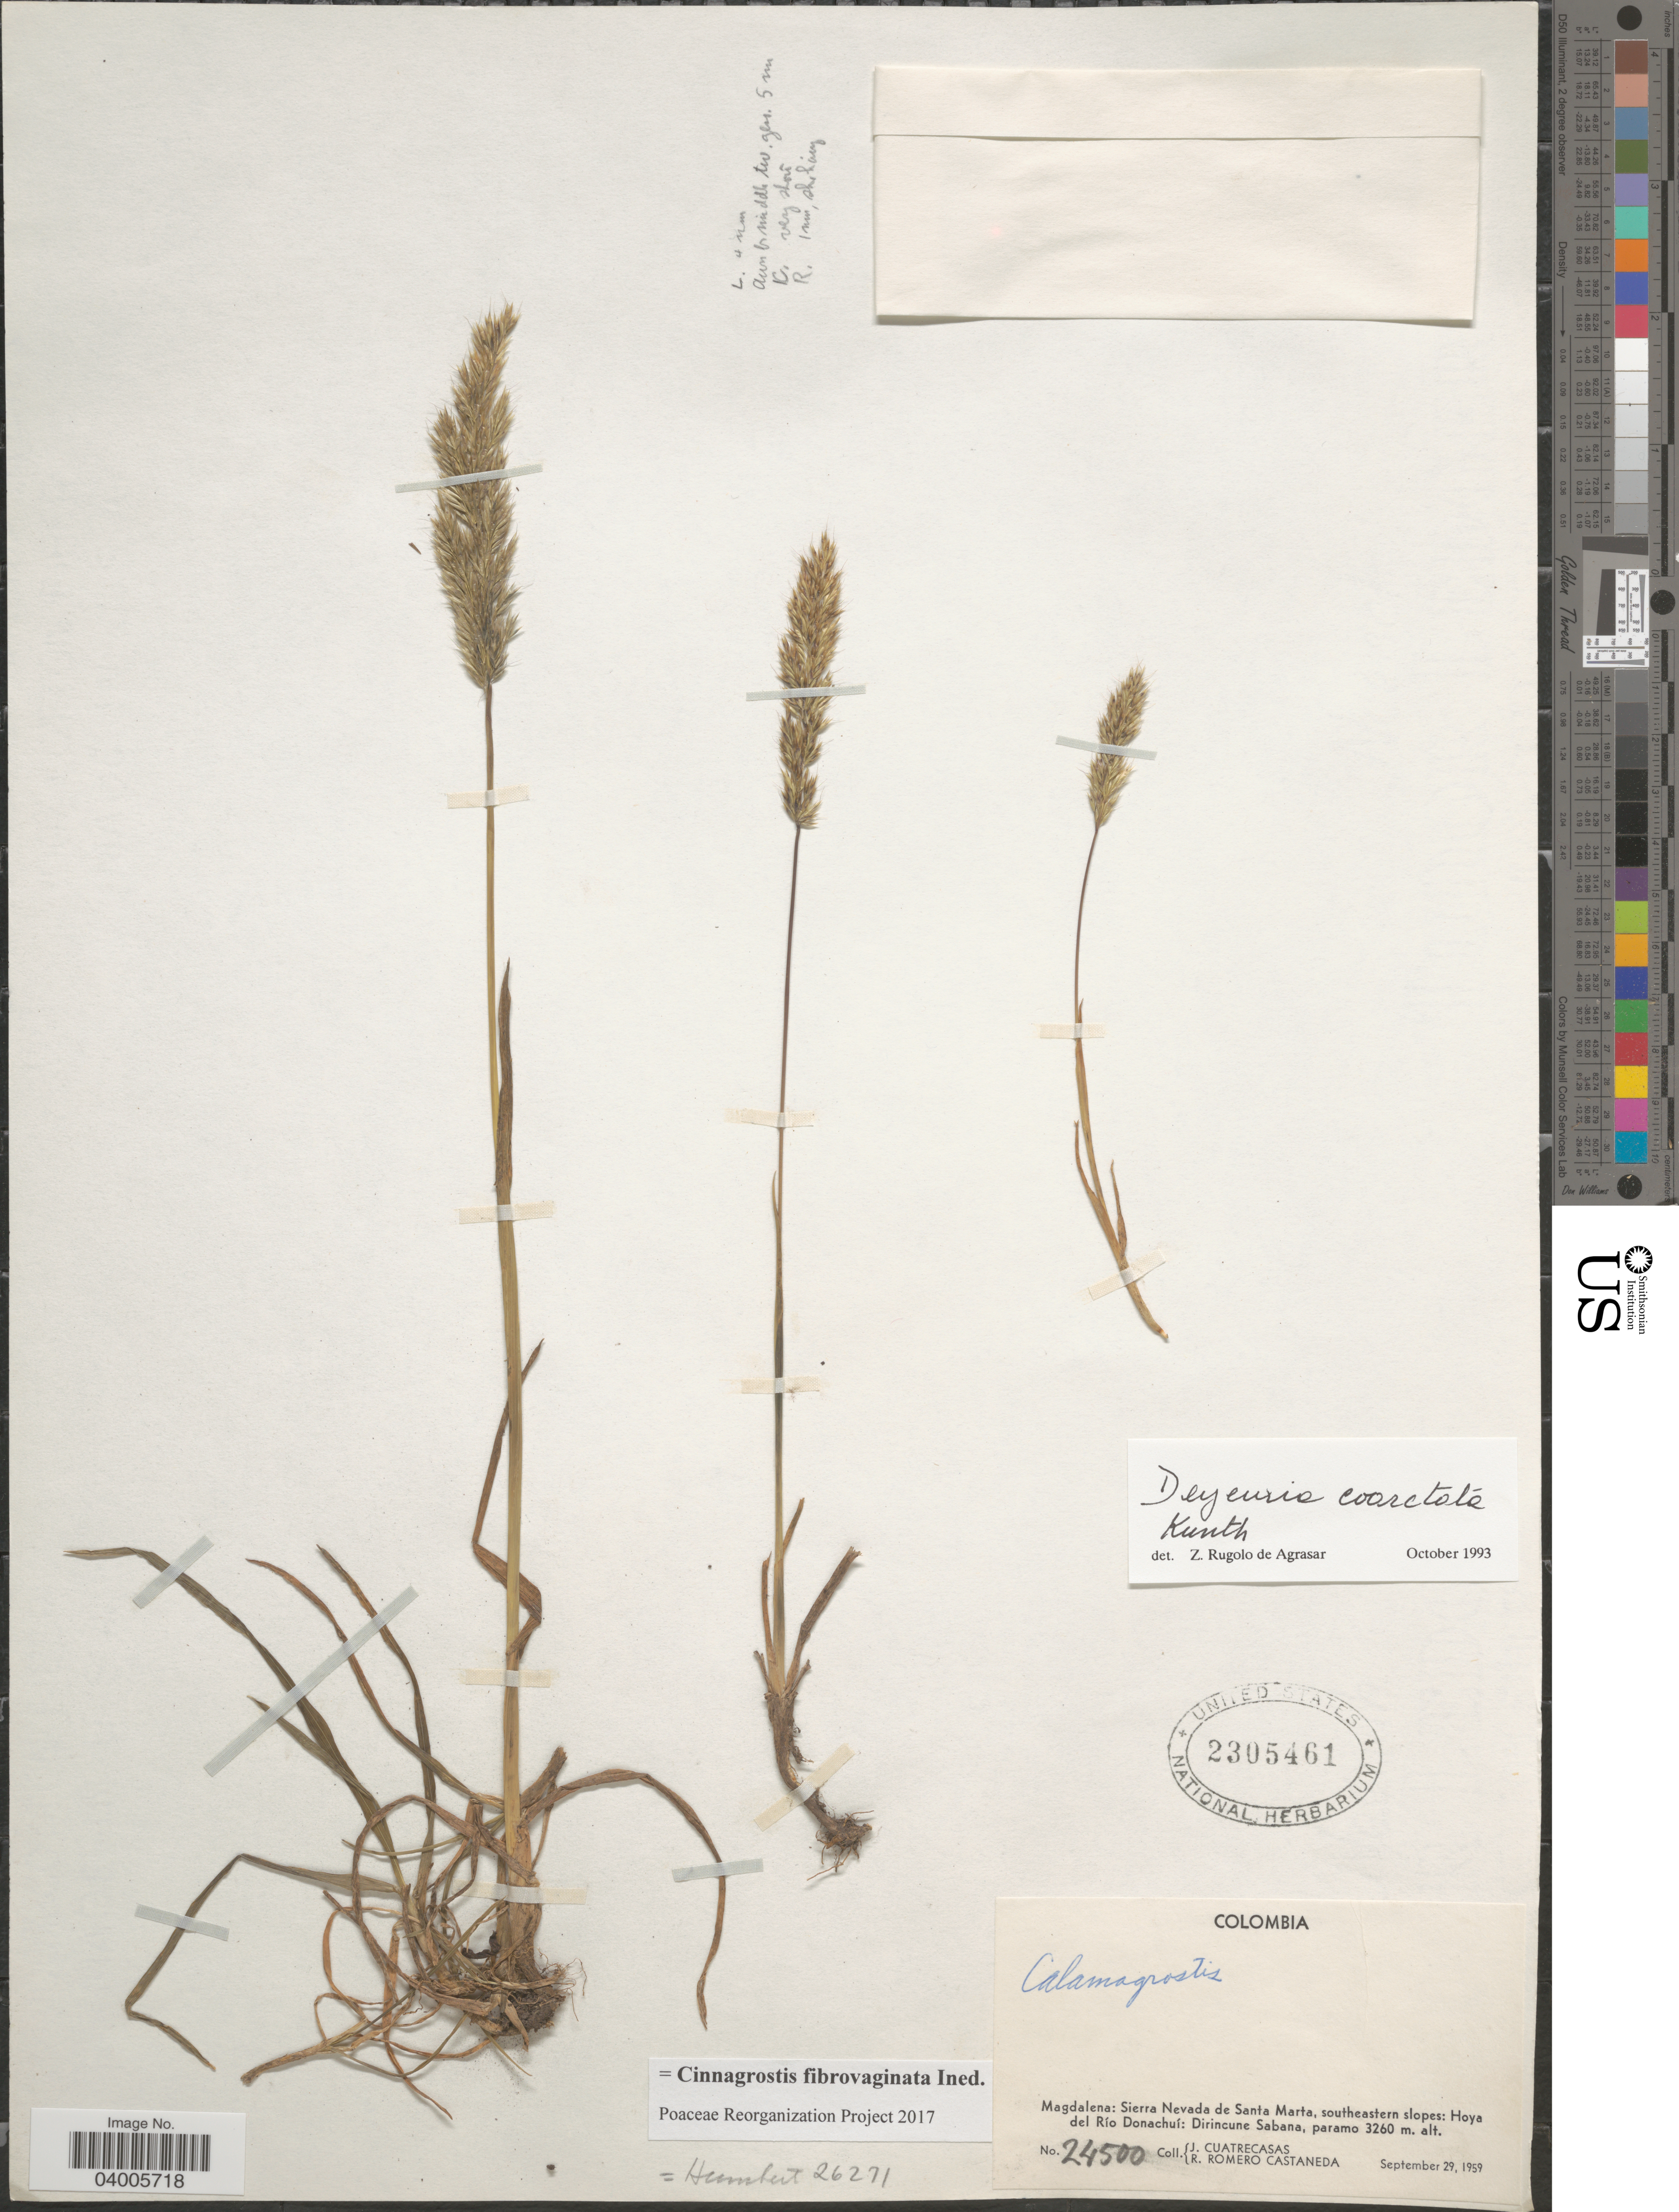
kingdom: Plantae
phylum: Tracheophyta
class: Liliopsida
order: Poales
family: Poaceae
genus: Cinnagrostis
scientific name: Cinnagrostis coarctata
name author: (Kunth) P.M. Peterson et al.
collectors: J. Cuatrecasas & R. Romero Castañeda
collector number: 24500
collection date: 1959-09-29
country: Colombia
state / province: Magdalena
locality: Sierra Nevada de Santa Marta, southeastern slopes: Hoya del Río Donachuí: Dirincune Sabana.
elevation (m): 3260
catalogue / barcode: US 2305461